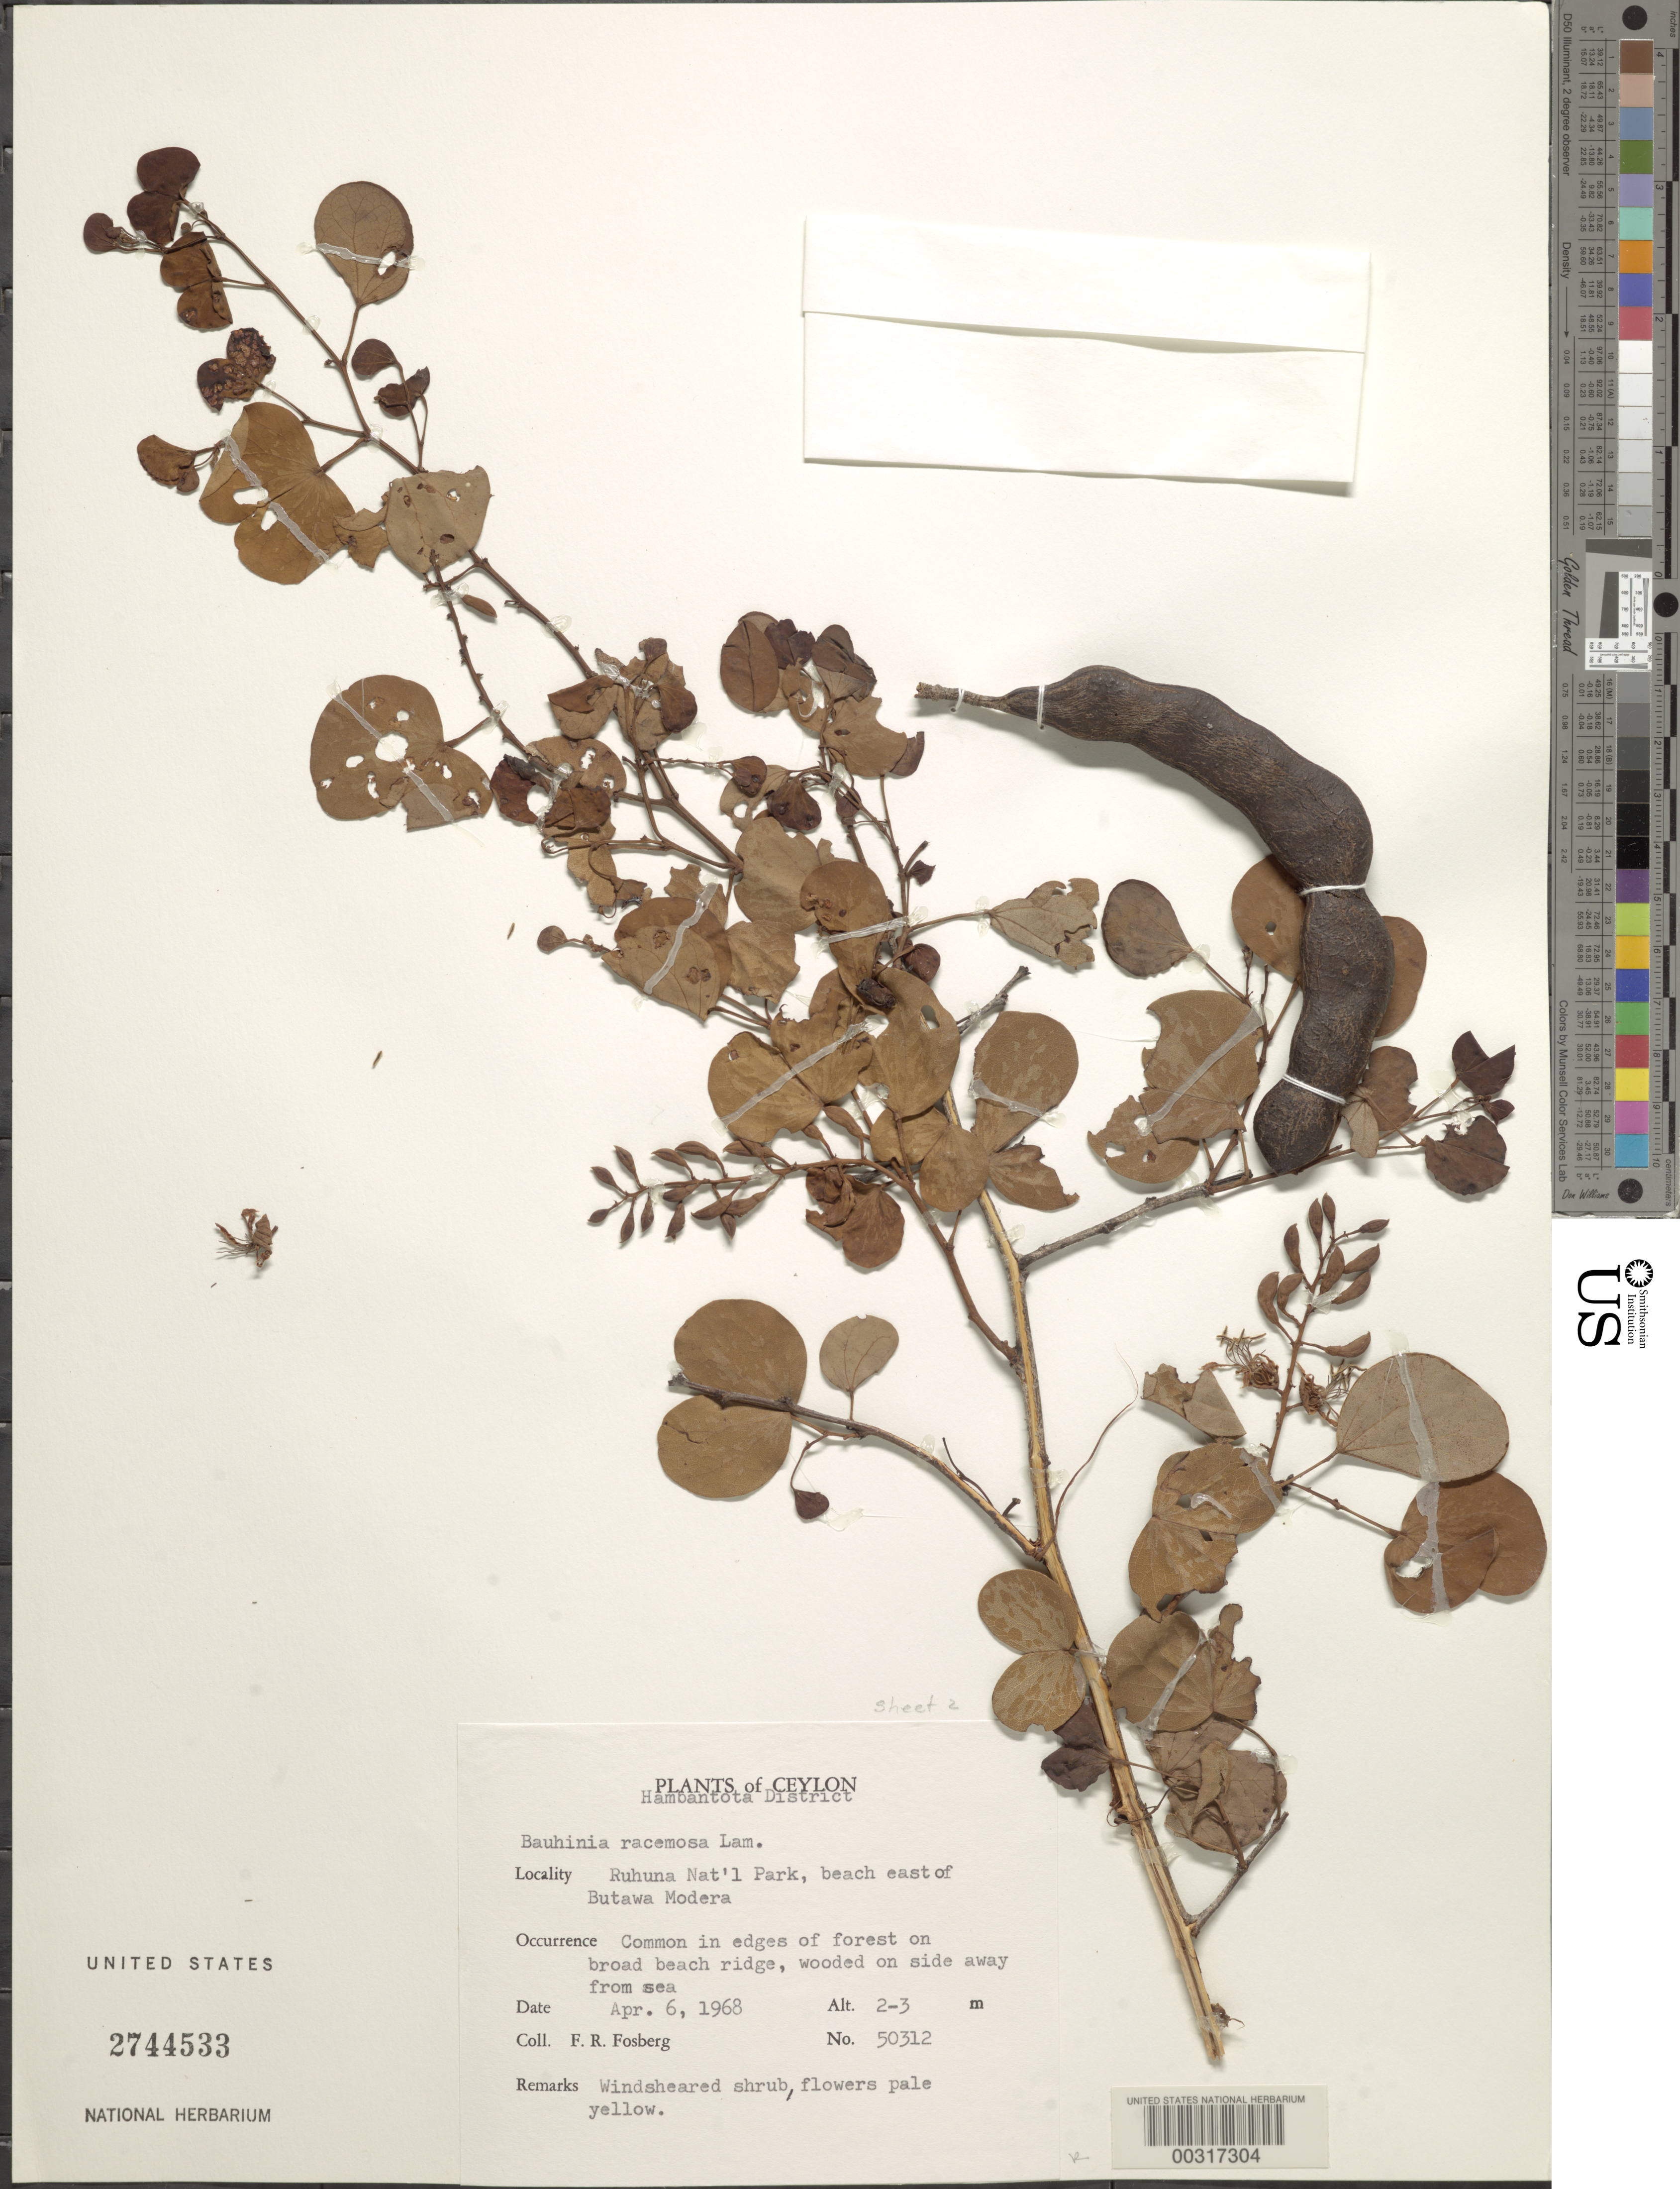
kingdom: Plantae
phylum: Tracheophyta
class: Magnoliopsida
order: Fabales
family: Fabaceae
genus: Bauhinia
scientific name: Bauhinia racemosa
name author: Lam.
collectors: F. R. Fosberg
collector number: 50312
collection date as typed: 06 Apr 1968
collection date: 1968-04-06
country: Sri Lanka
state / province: Southern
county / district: Hambantota Dist.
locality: Ruhuna national park, beach e of butawa modera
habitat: Edge of forest on broad beach ridge, wooded on side away from sea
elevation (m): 2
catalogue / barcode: US 2744533